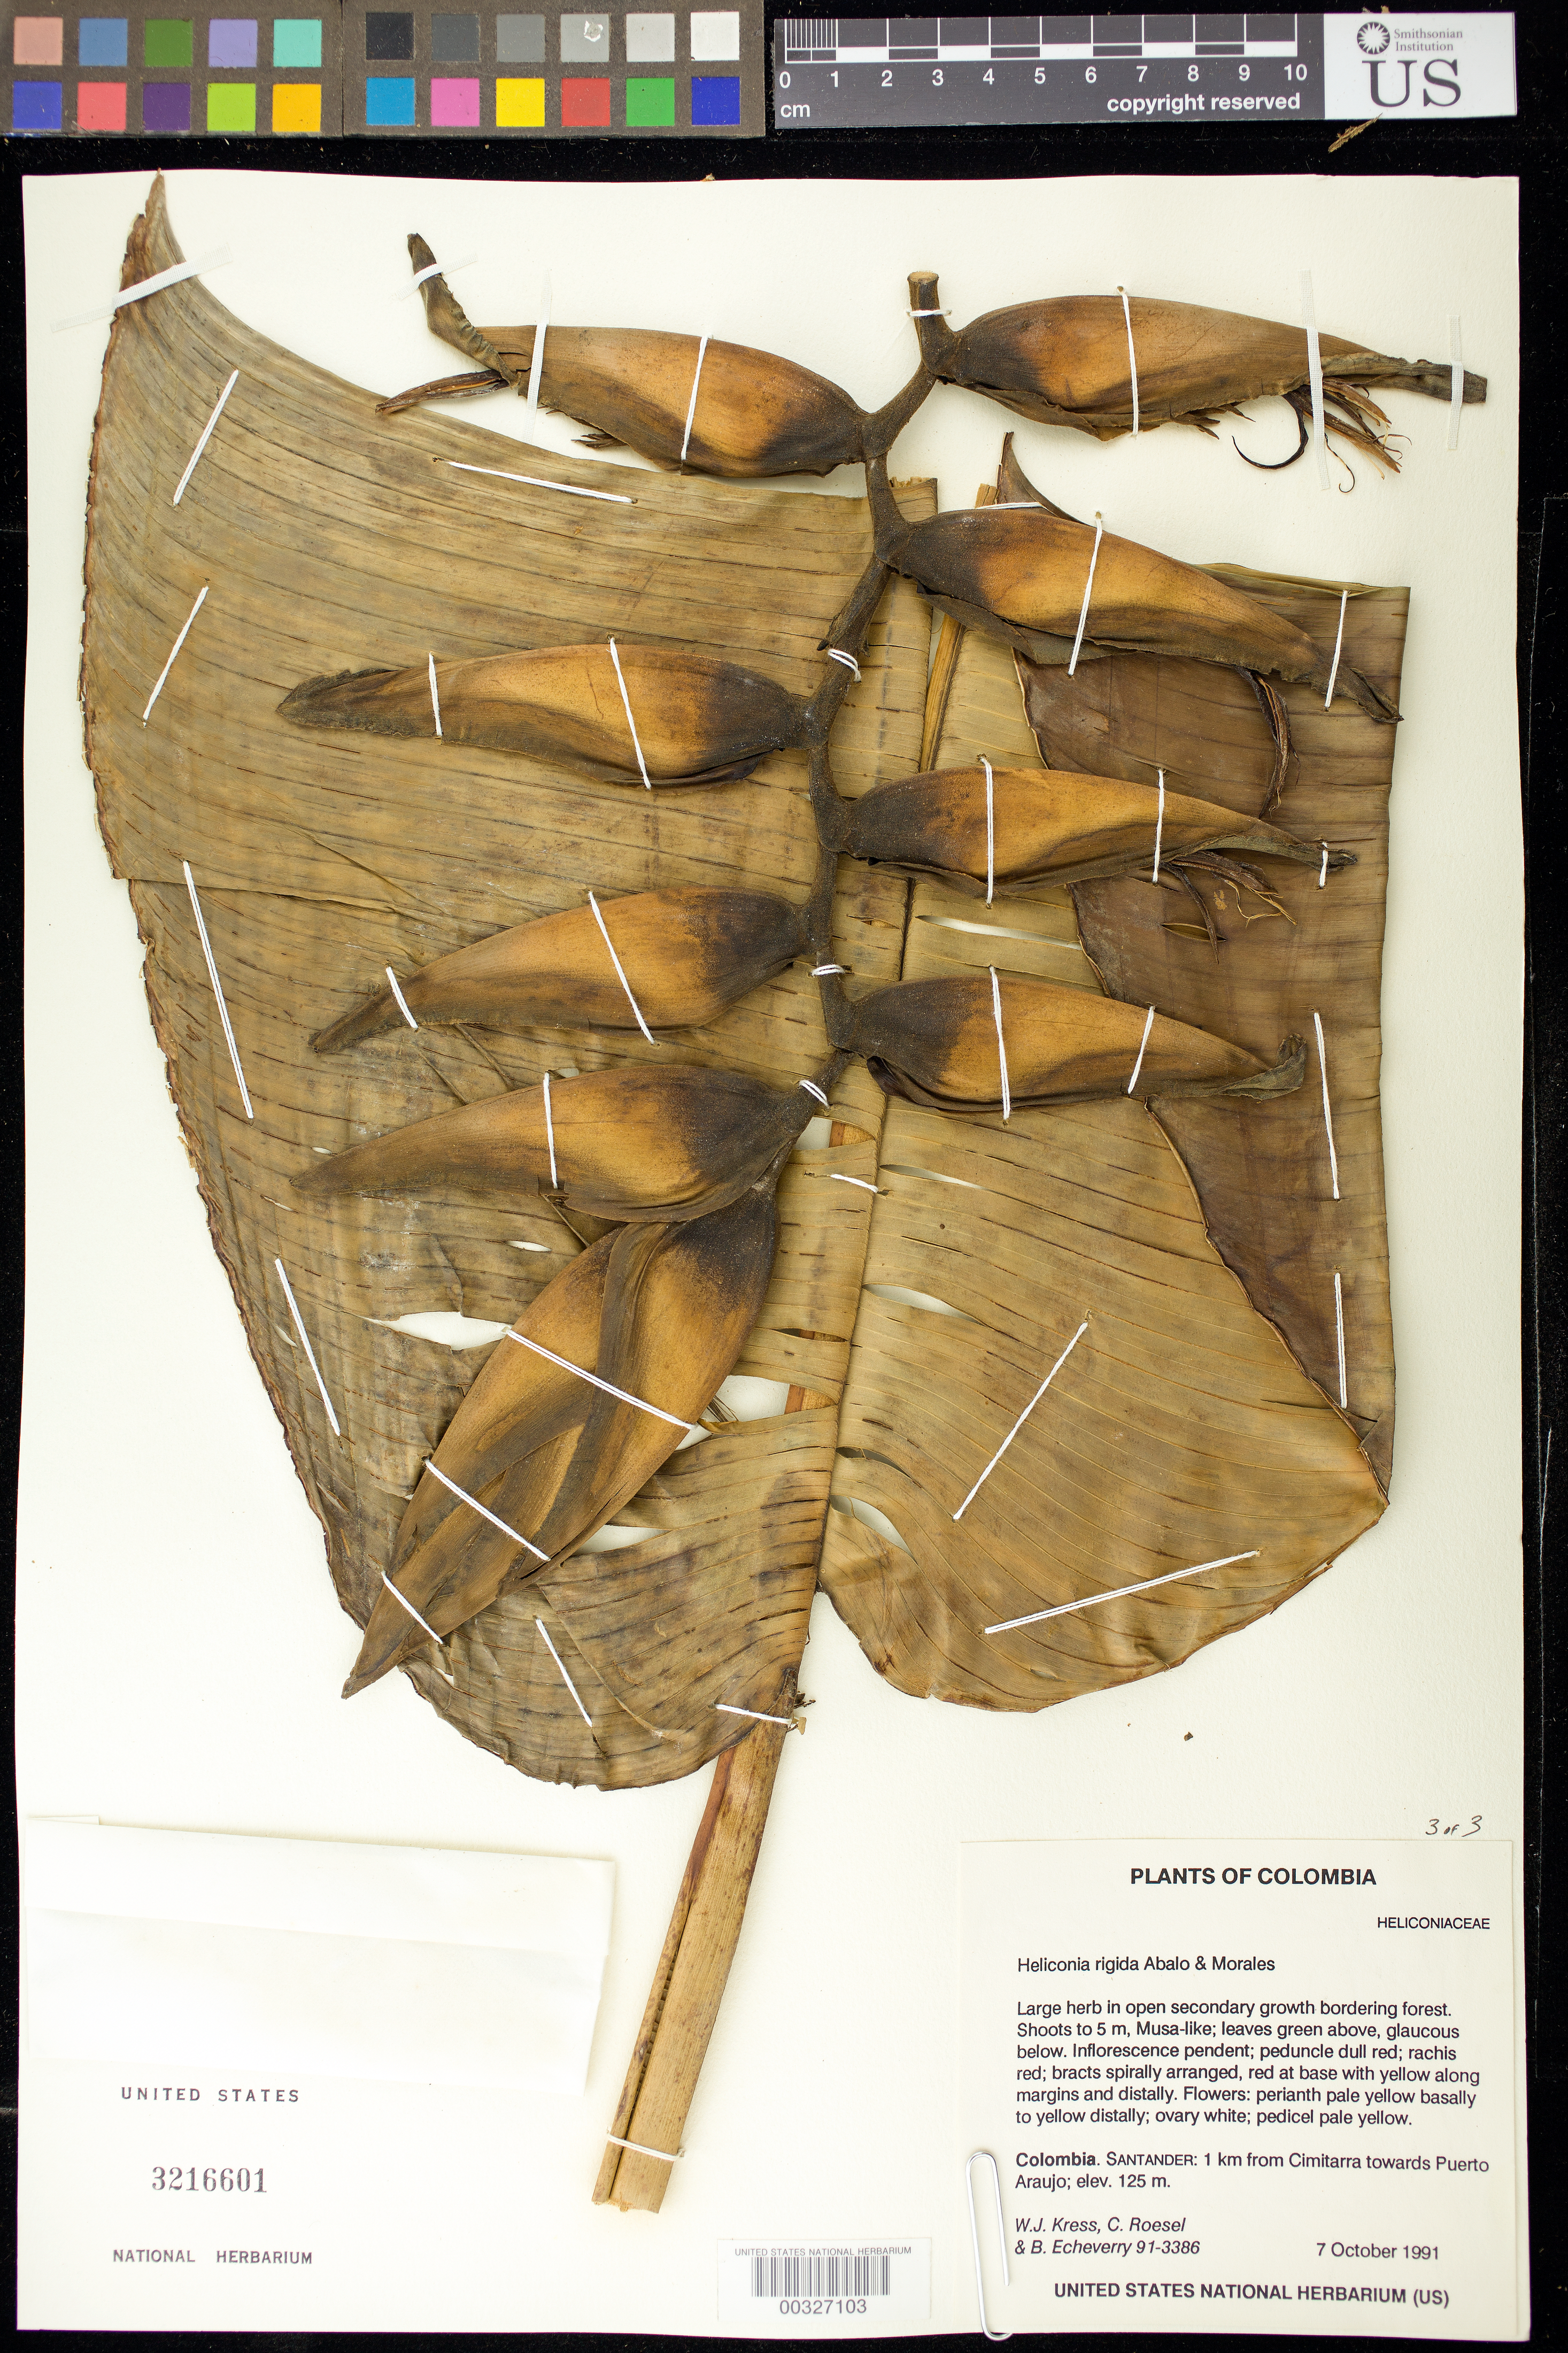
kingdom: Plantae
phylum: Tracheophyta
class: Liliopsida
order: Zingiberales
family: Heliconiaceae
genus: Heliconia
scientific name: Heliconia rigida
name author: Abalo & G. Morales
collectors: W. J. Kress, C. S. Roesel & B. Echeverry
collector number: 91-3386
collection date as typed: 07 Oct 1991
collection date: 1991-10-07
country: Colombia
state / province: Santander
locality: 1 km from Cimitarra towards Puerto Araujo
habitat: In open secondary growth bordering forest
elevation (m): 125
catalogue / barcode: US 3216601